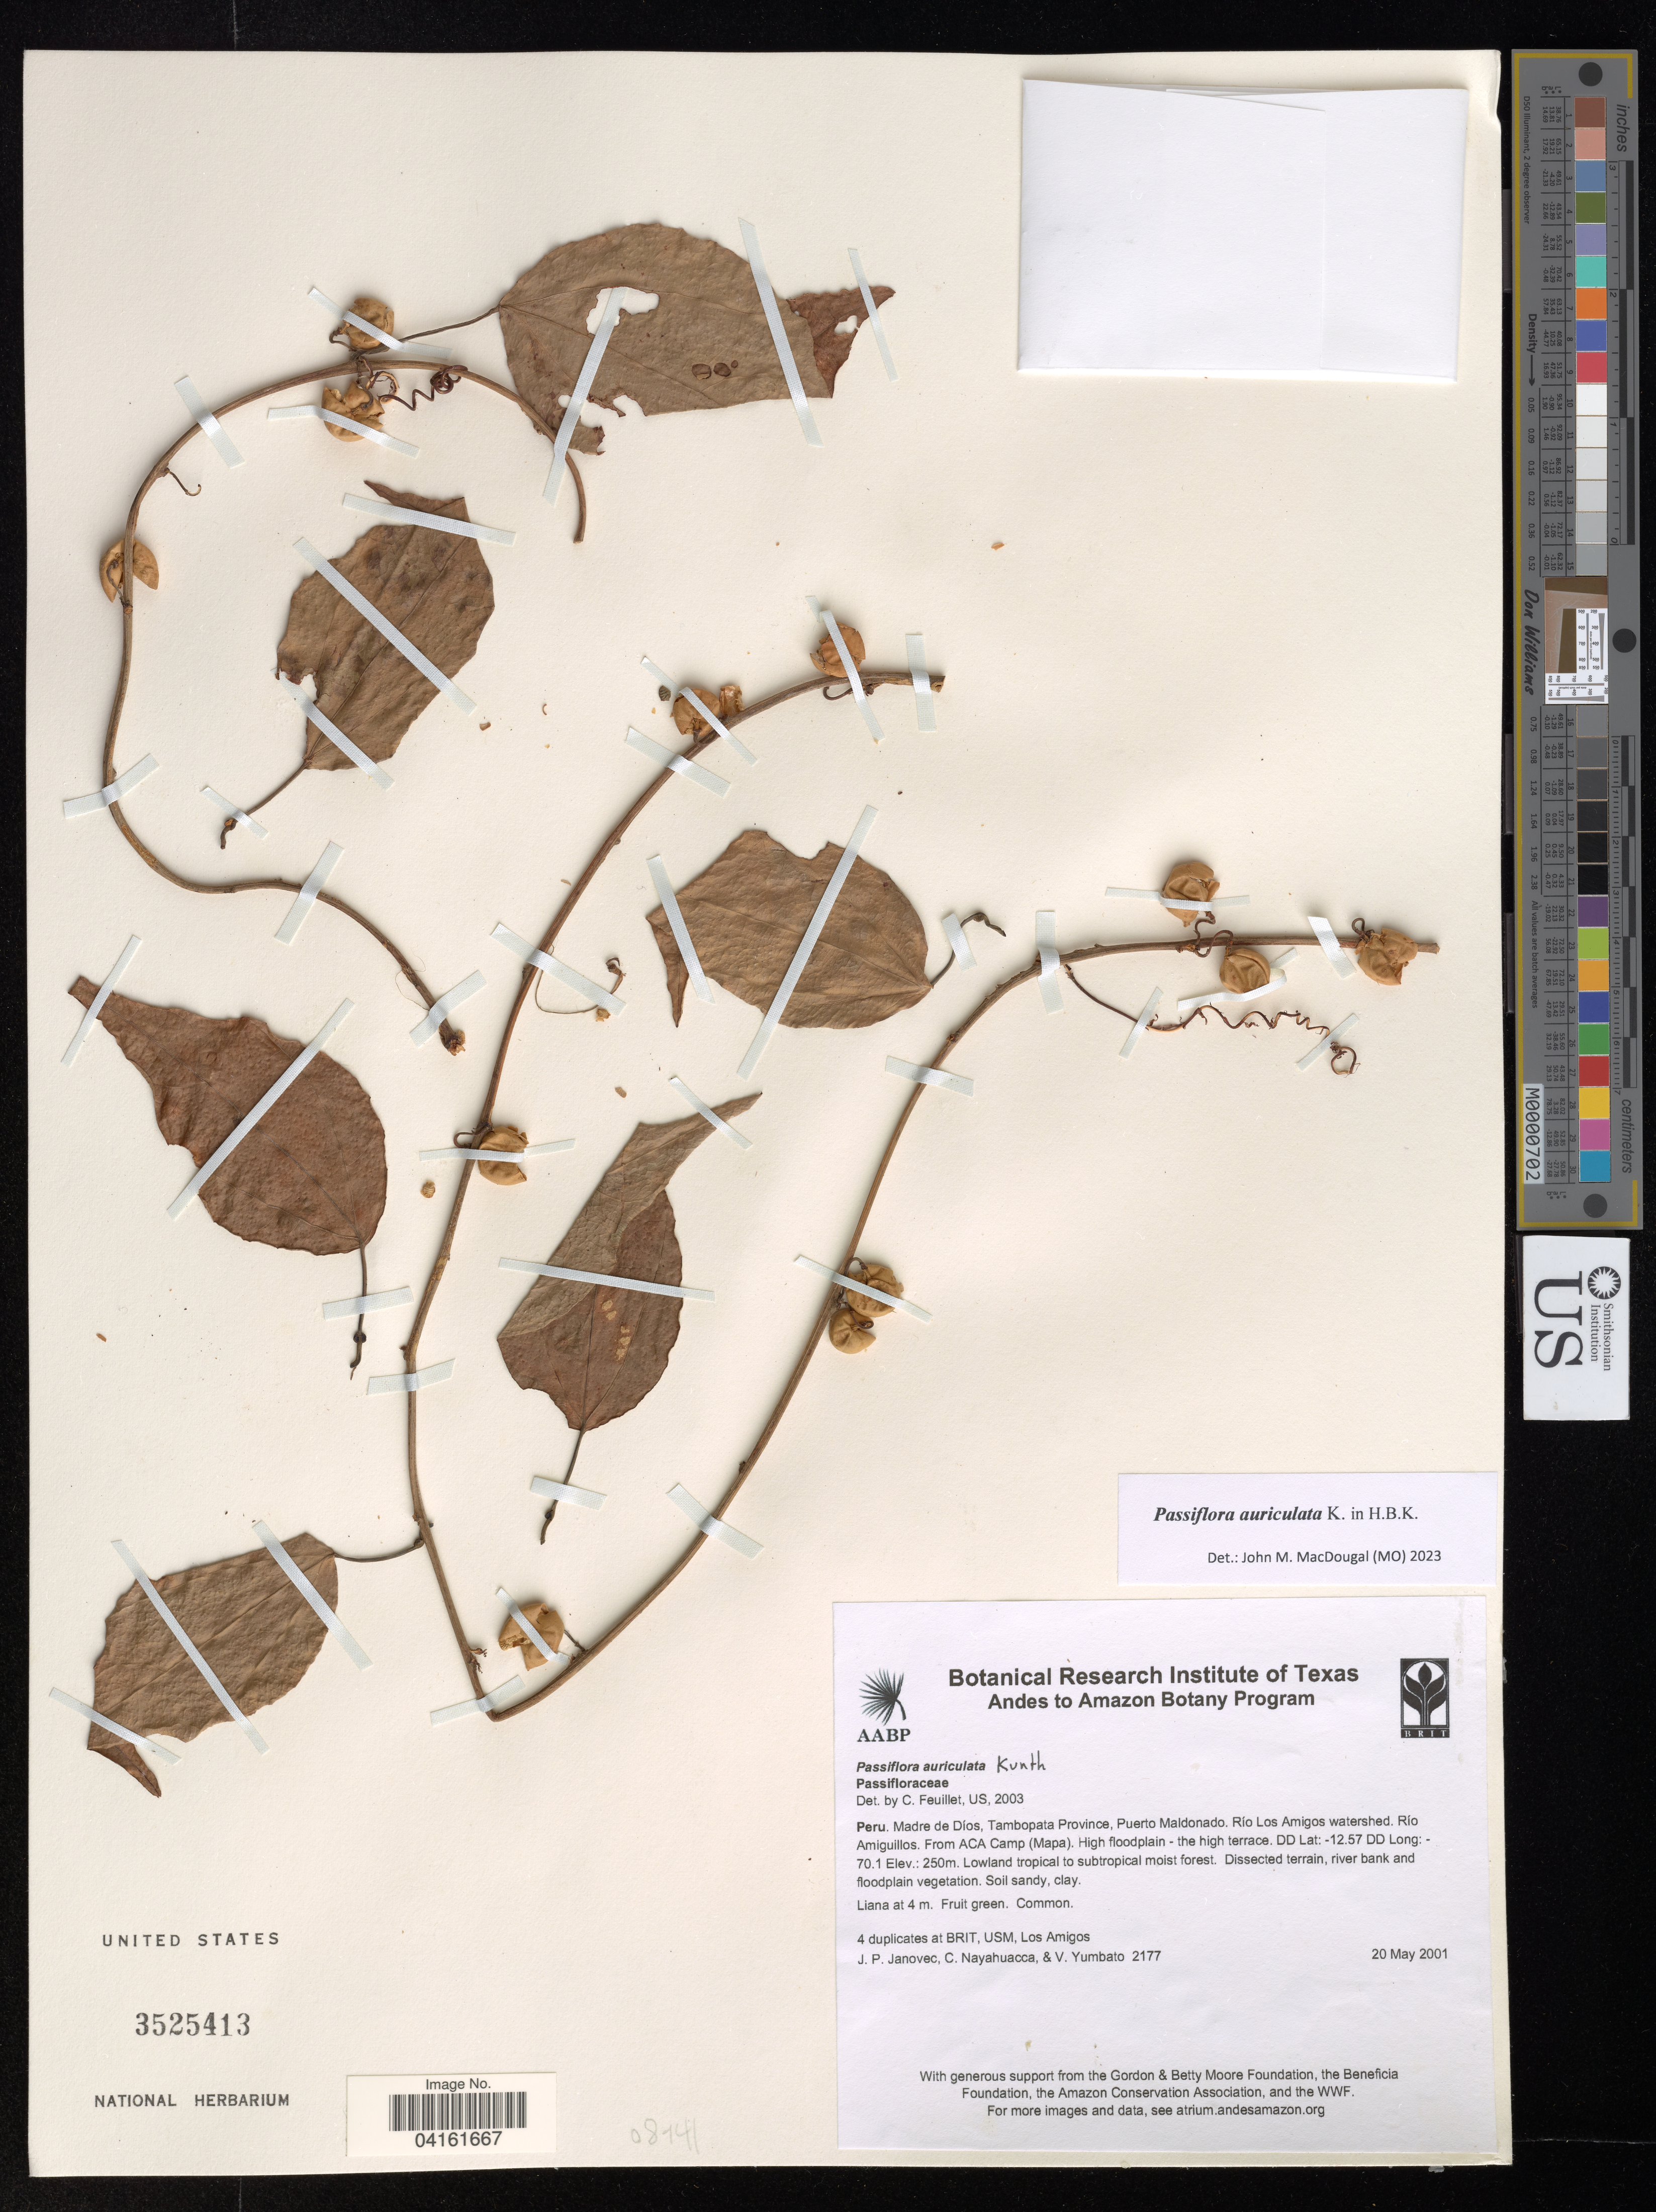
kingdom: Plantae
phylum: Tracheophyta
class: Magnoliopsida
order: Malpighiales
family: Passifloraceae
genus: Passiflora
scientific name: Passiflora auriculata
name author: Kunth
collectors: J.P. Janovec, C. Nayahuacca & V. Yumbato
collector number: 2177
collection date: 2001-05-20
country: Peru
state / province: Madre de Dios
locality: Tambopata Province, Puerto Maldonado. Río Los Amigos watershed. Río Amiguillos. From ACA Camp (Mapa).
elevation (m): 250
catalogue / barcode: US 3525413